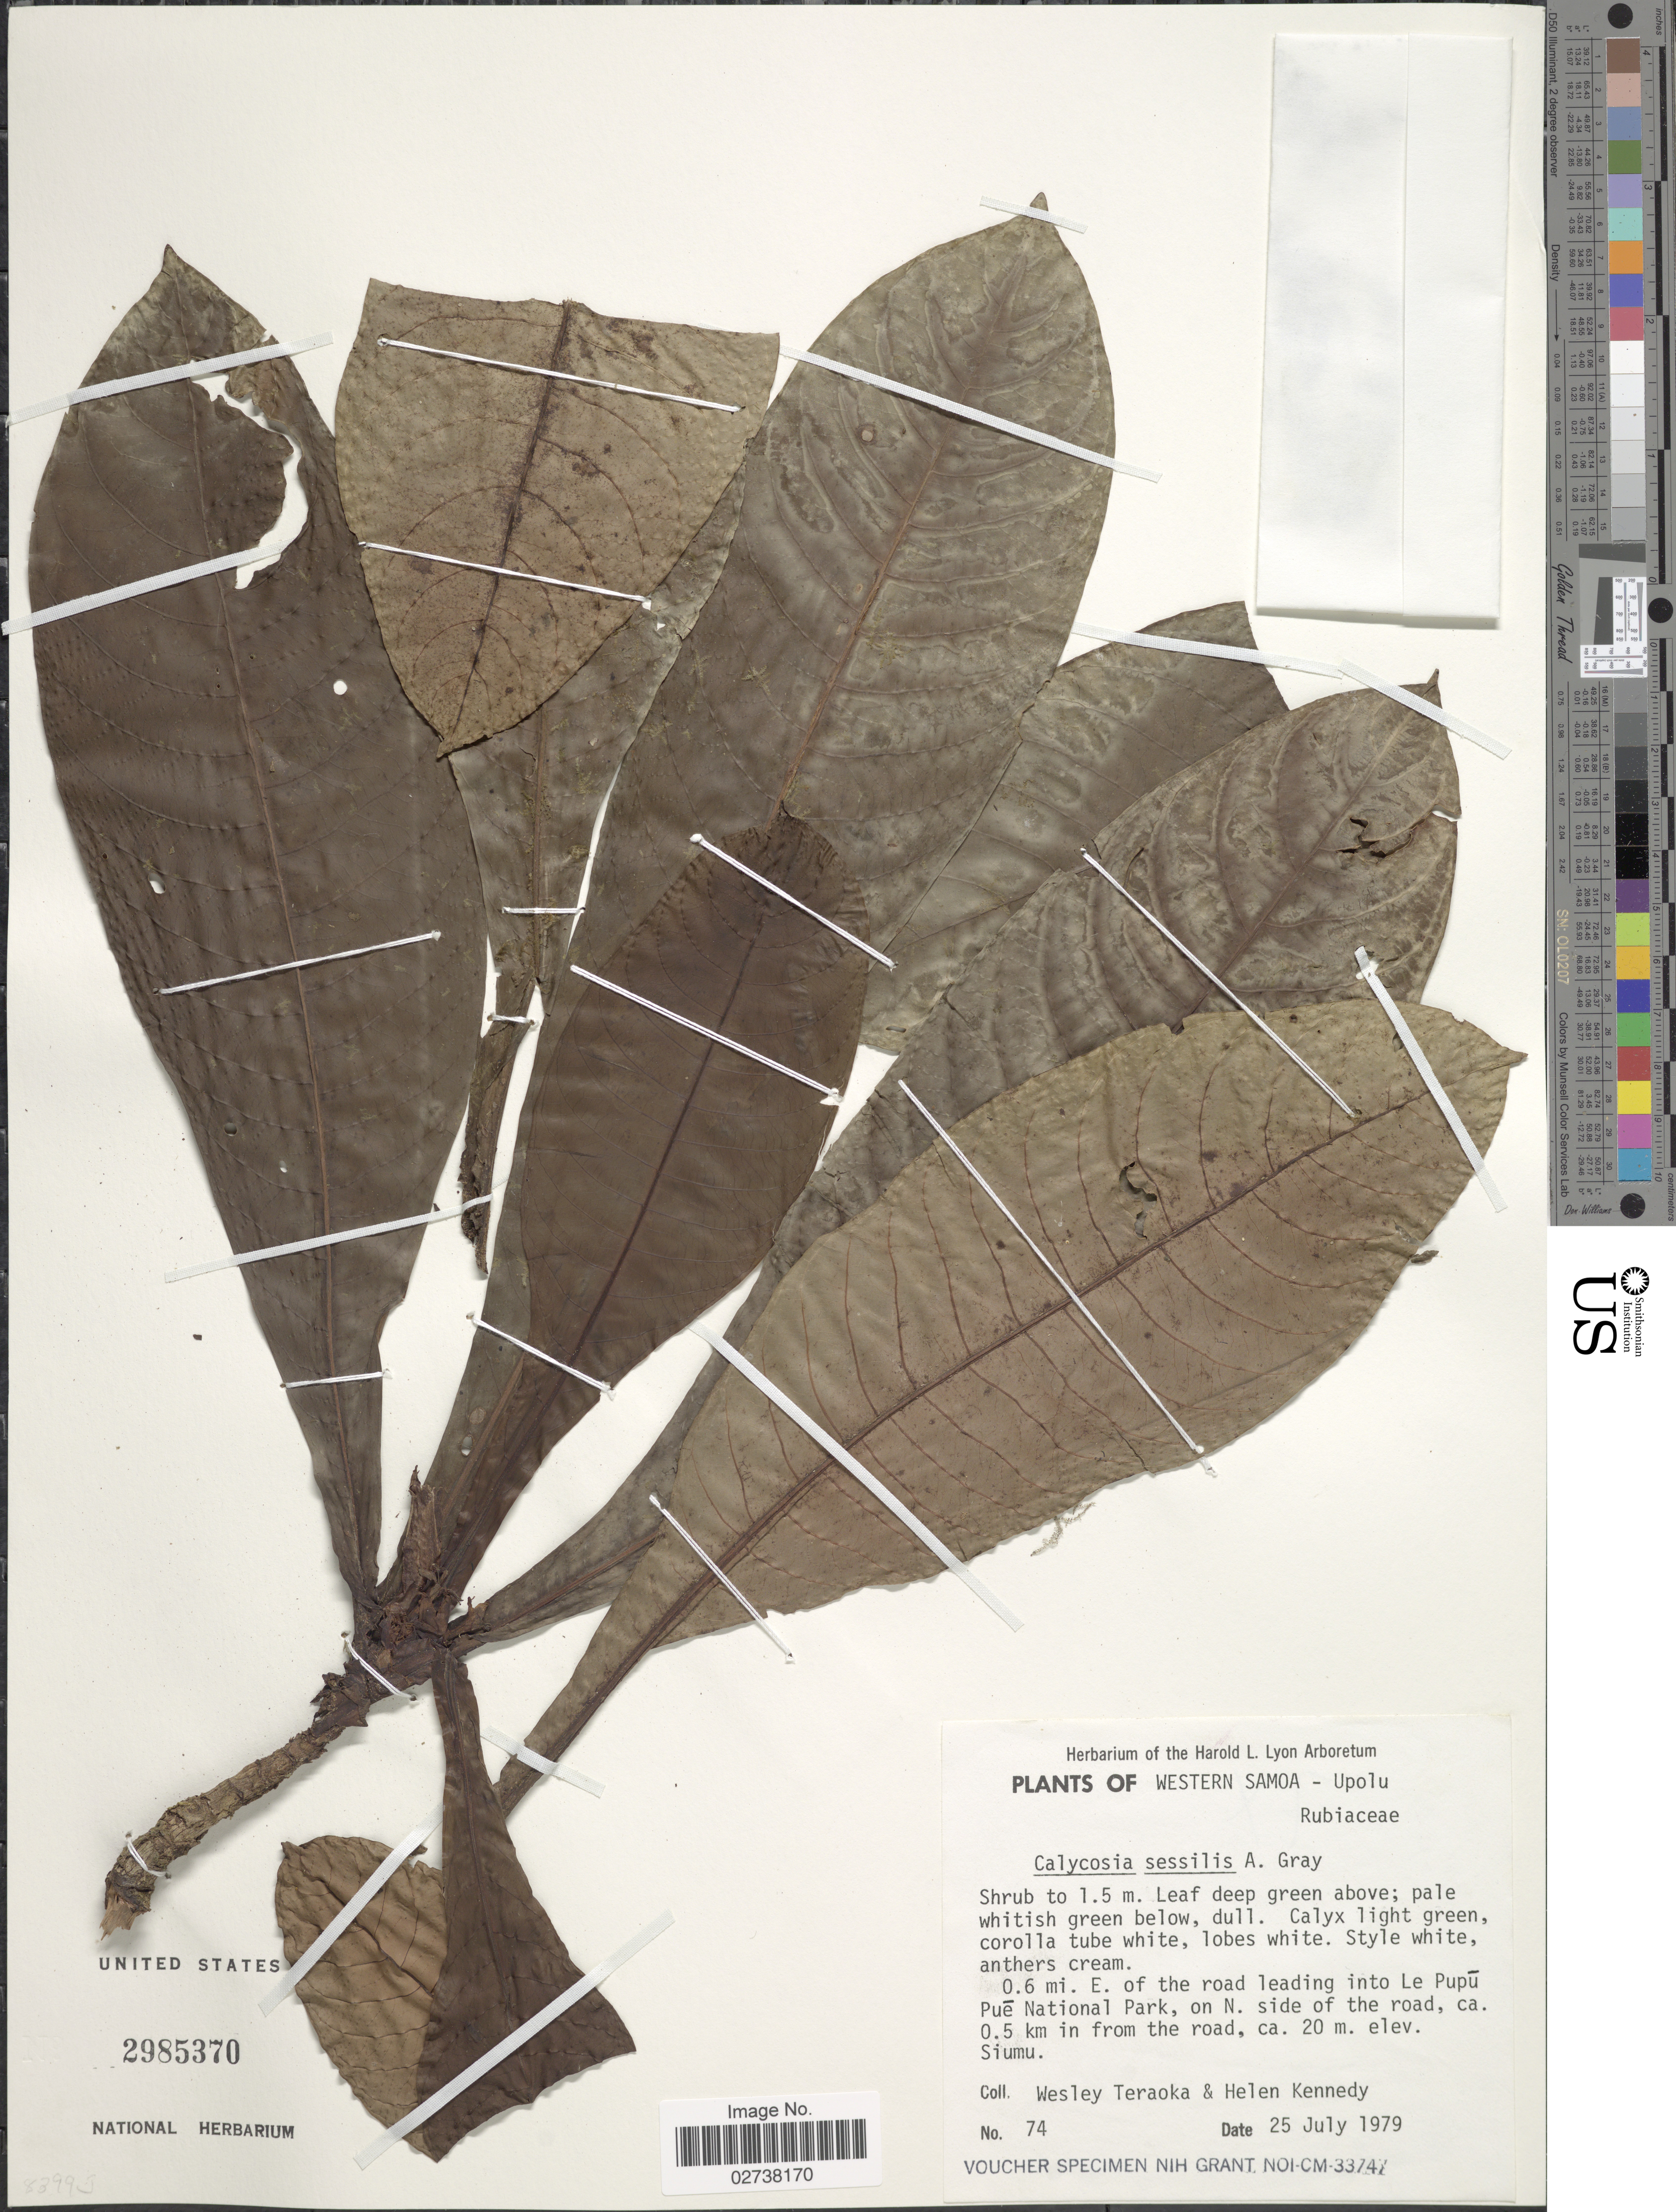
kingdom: Plantae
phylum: Tracheophyta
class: Magnoliopsida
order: Gentianales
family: Rubiaceae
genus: Calycosia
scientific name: Calycosia sessilis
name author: A. Gray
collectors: W. Teraoka & H. Kennedy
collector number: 74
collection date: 1979-07-25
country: Samoa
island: Upolu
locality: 0.6 mi. E. of the road leading into Le Pupu Pue National Park, on N. side of the road, ca. 0.5 km in from the road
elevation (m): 20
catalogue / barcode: US 2985370